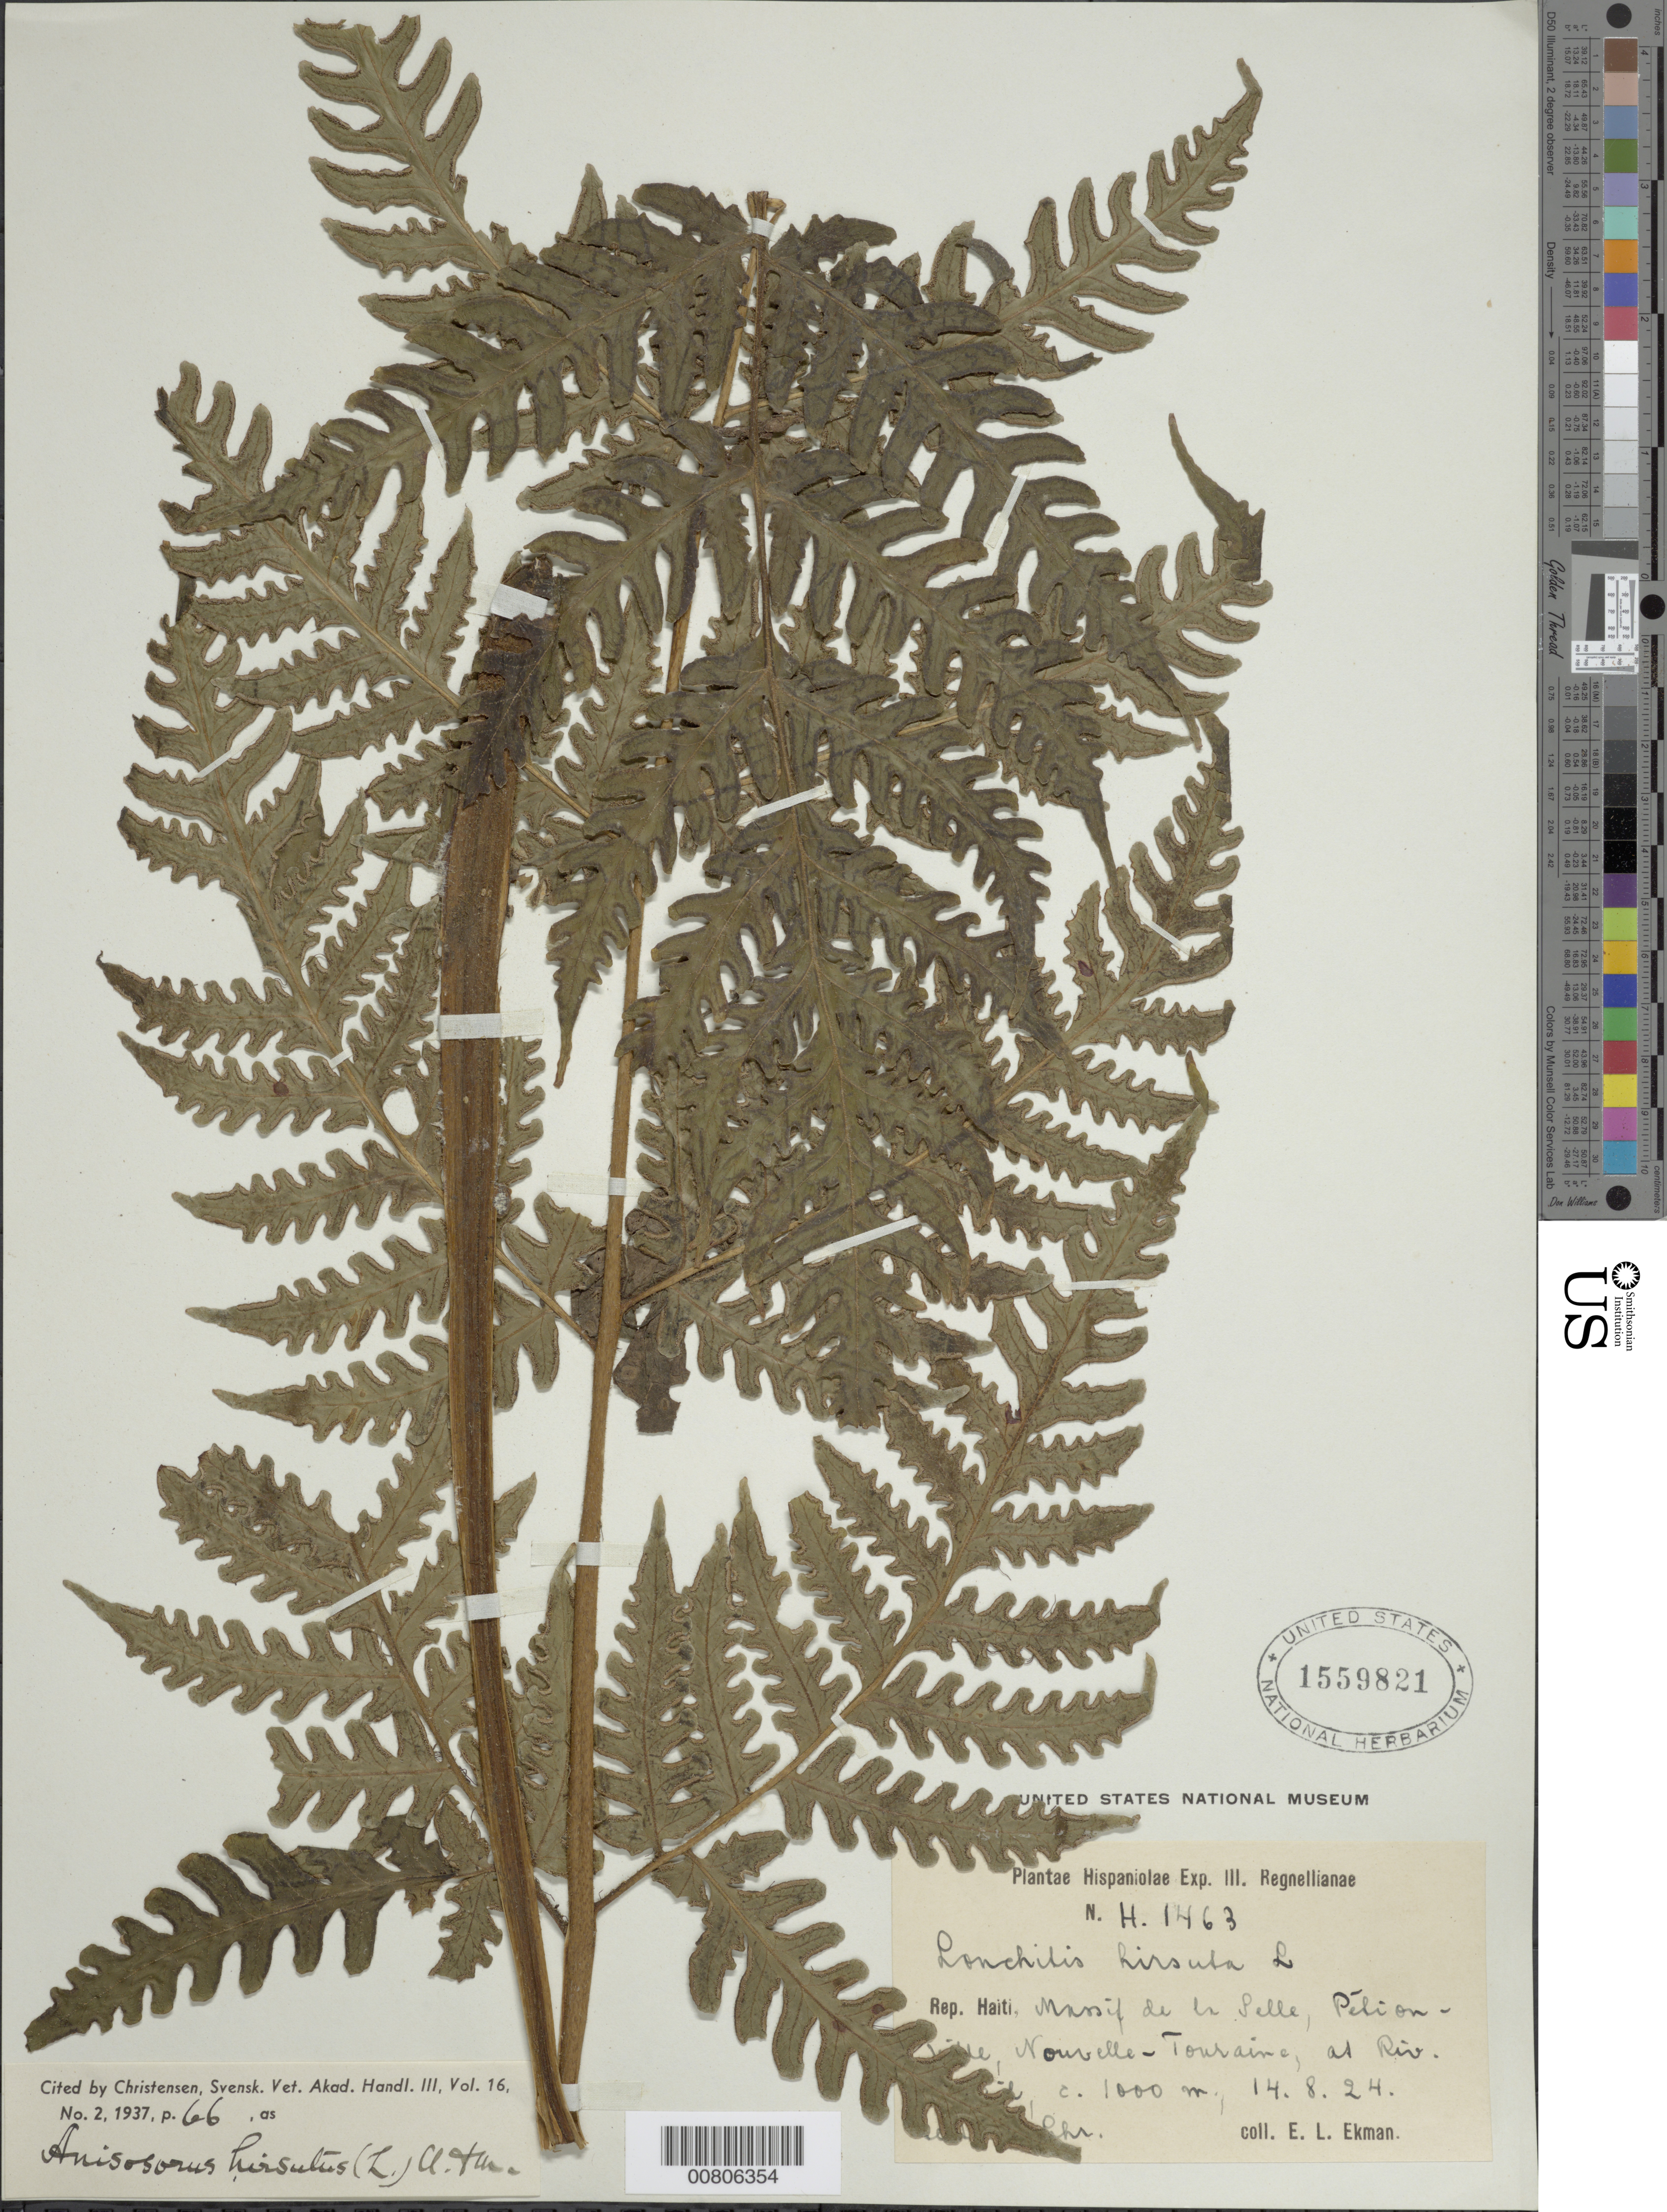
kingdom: Plantae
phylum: Tracheophyta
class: Polypodiopsida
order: Polypodiales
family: Lonchitidaceae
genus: Lonchitis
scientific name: Lonchitis hirsuta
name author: L.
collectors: E. L. Ekman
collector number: H 1463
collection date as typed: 14 Aug 1924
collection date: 1924-08-14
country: Haiti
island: Hispaniola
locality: Massif de la Selle, Pétionville, Nouvelle-Touraine, at Riv.Corail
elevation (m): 1000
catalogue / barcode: US 1559821